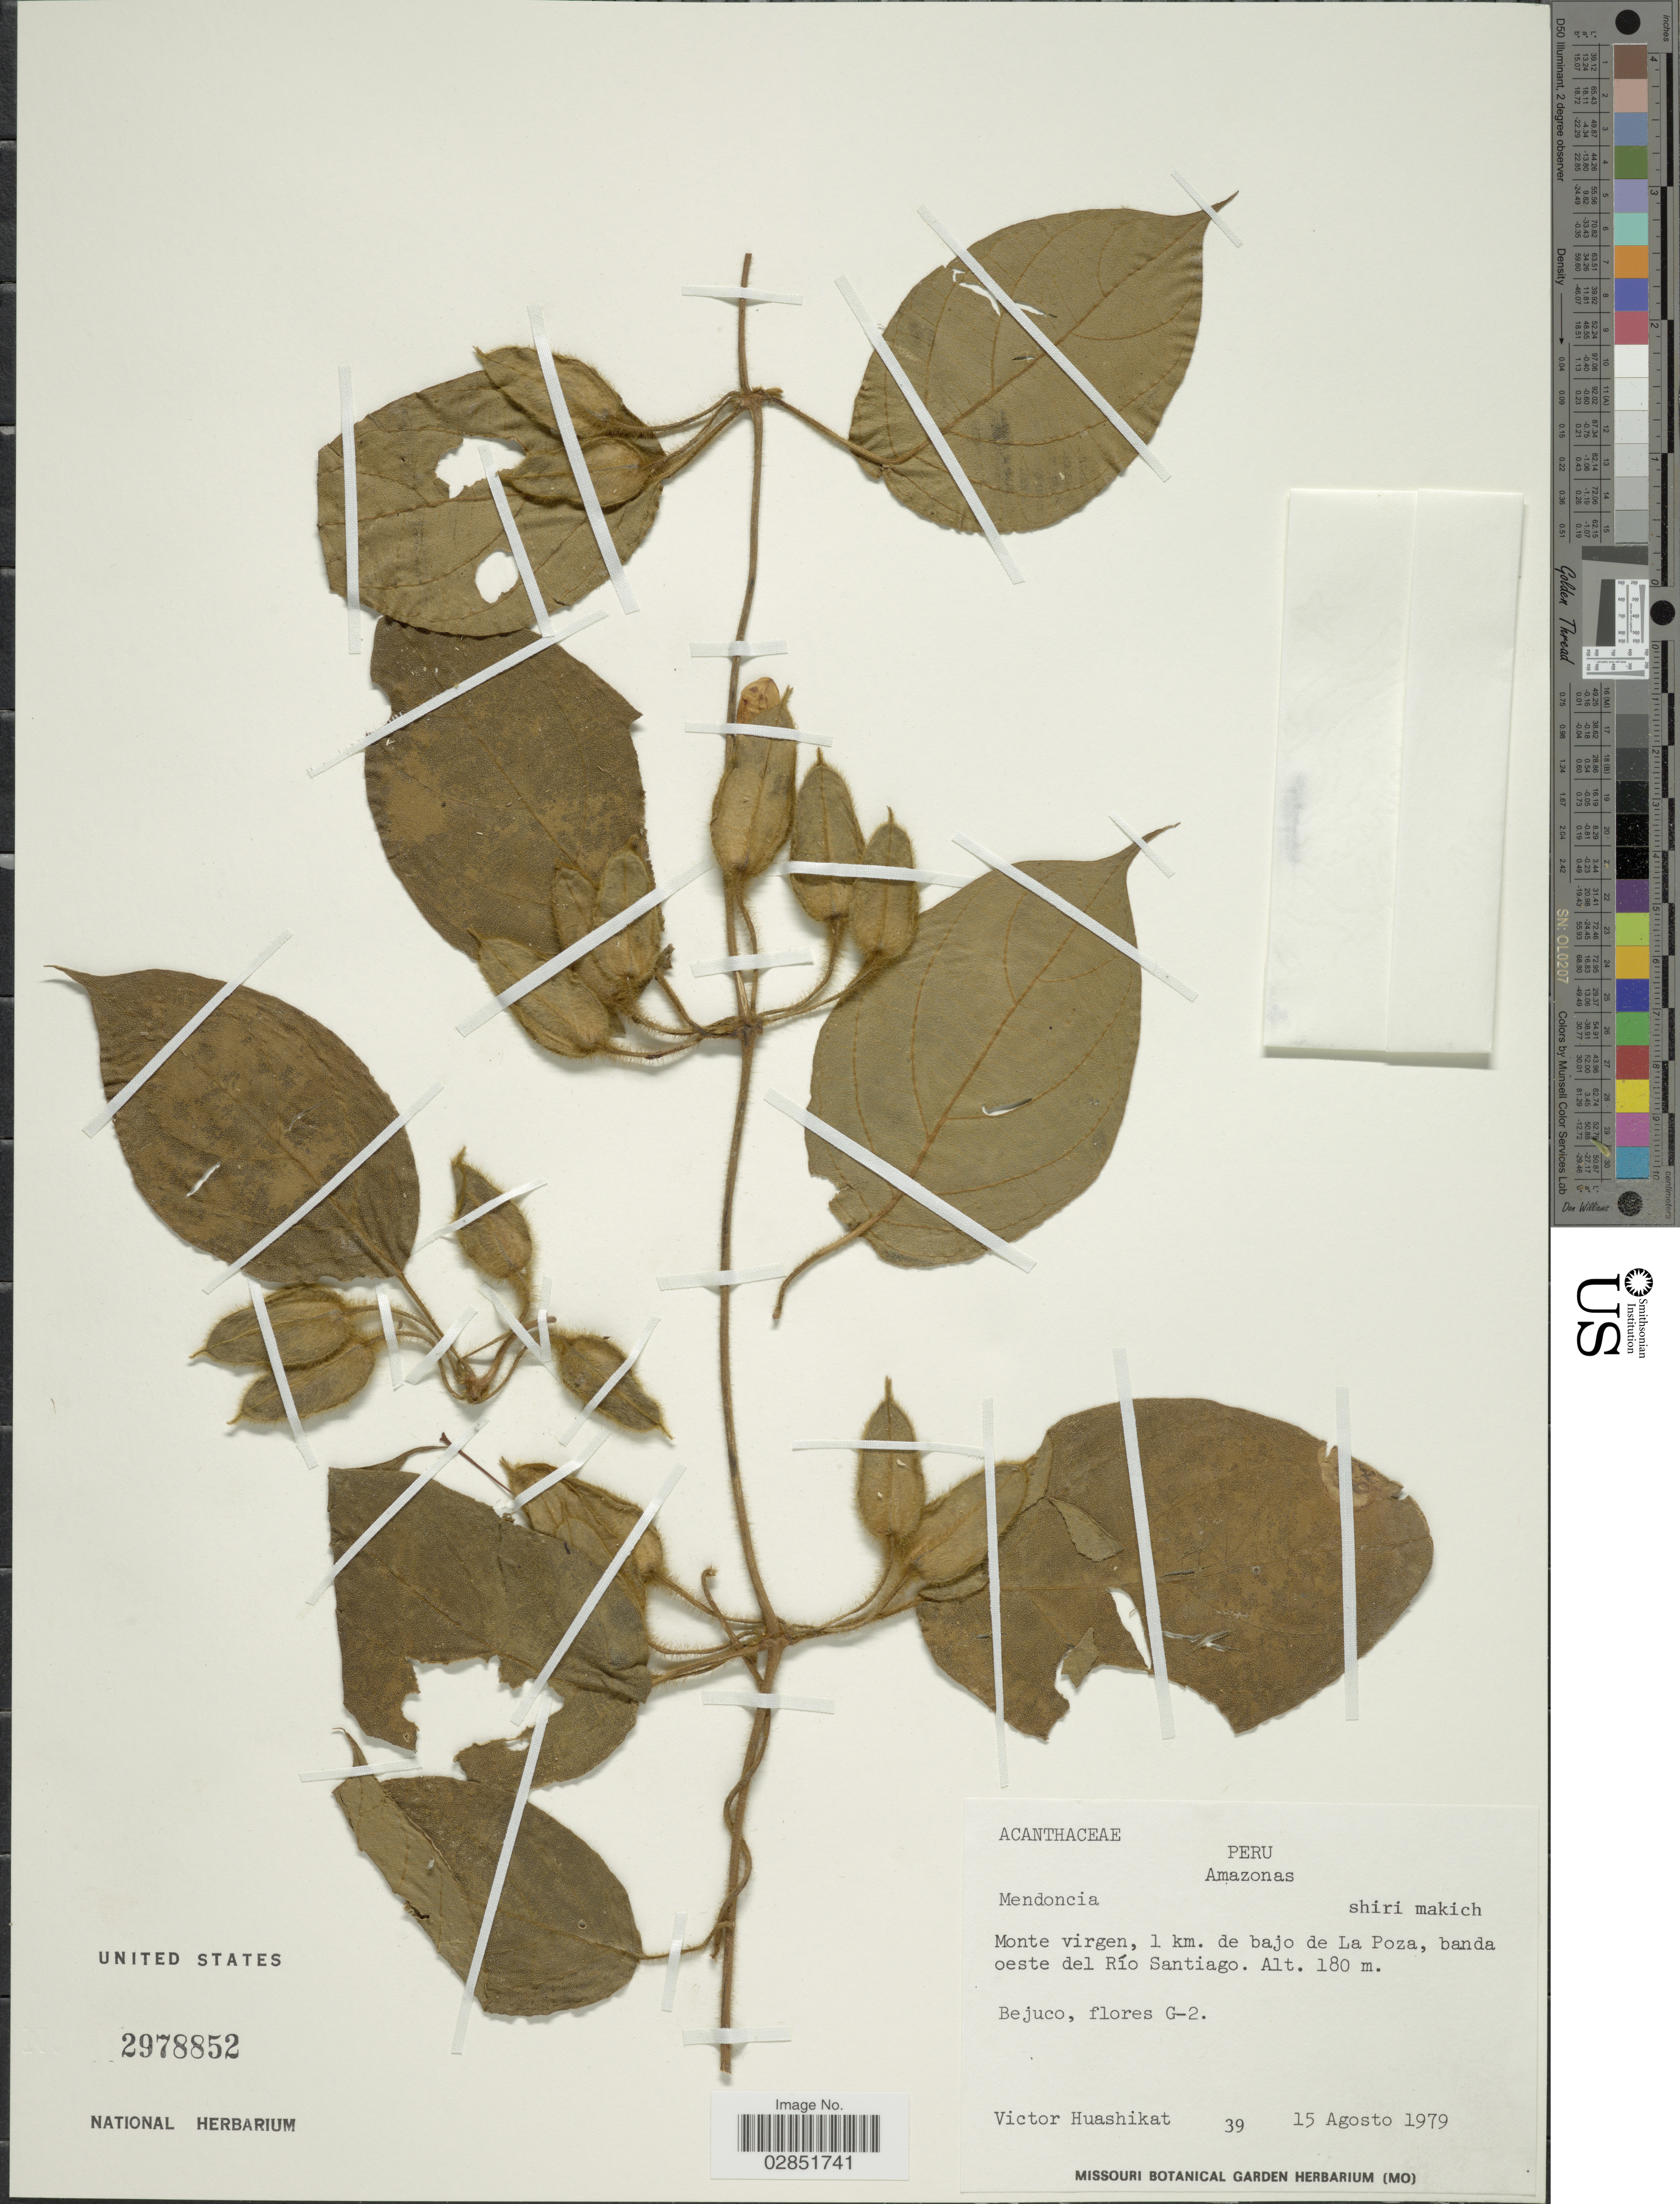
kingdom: Plantae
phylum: Tracheophyta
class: Magnoliopsida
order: Lamiales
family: Acanthaceae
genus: Mendoncia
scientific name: Mendoncia sp.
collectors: V. Huashikat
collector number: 39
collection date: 1979-08-15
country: Peru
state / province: Amazonas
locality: Monte virgen, 1 km. de bajo de La Poza, banda oeste del Río Santiago.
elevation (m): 180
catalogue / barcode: US 2978852